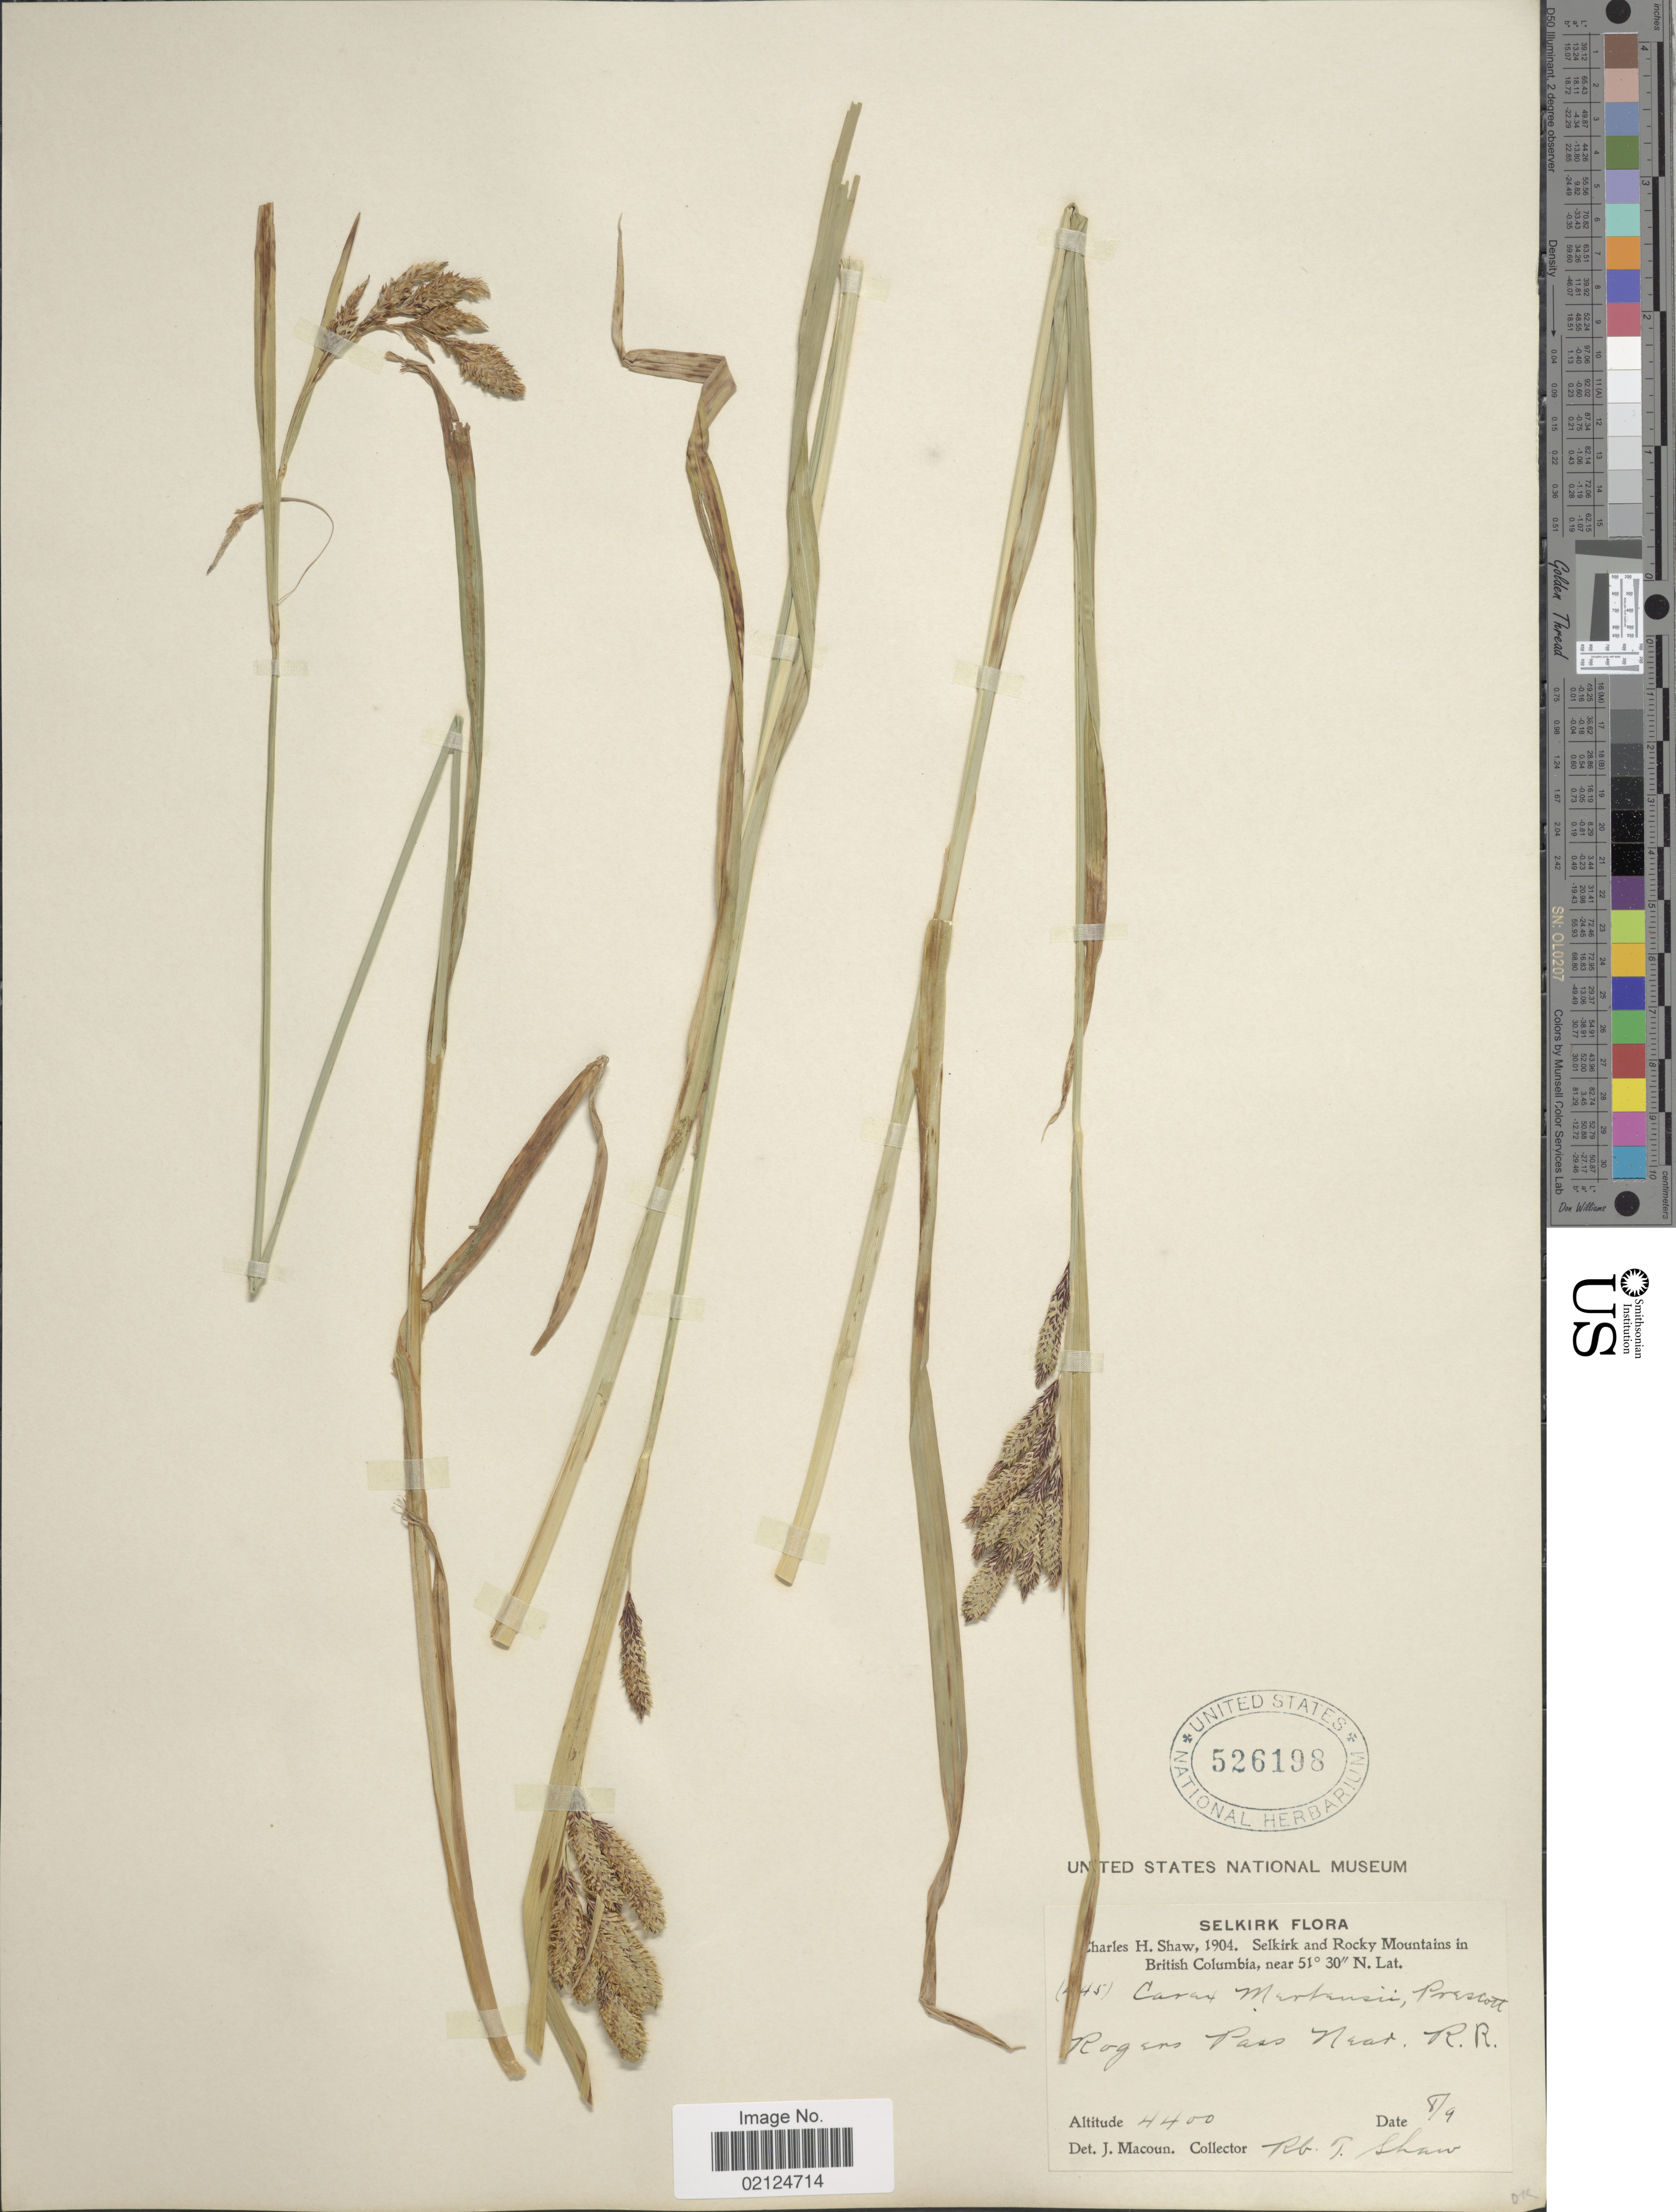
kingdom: Plantae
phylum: Tracheophyta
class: Liliopsida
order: Poales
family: Cyperaceae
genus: Carex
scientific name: Carex mertensii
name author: J.D. Prescott ex Bong.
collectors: C. H. Shaw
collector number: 4!45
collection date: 1904-09-08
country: Canada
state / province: British Columbia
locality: Selkirk and Rocky Mountains in British Columbia, Rogers Pass Near R. R.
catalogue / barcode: US 526198